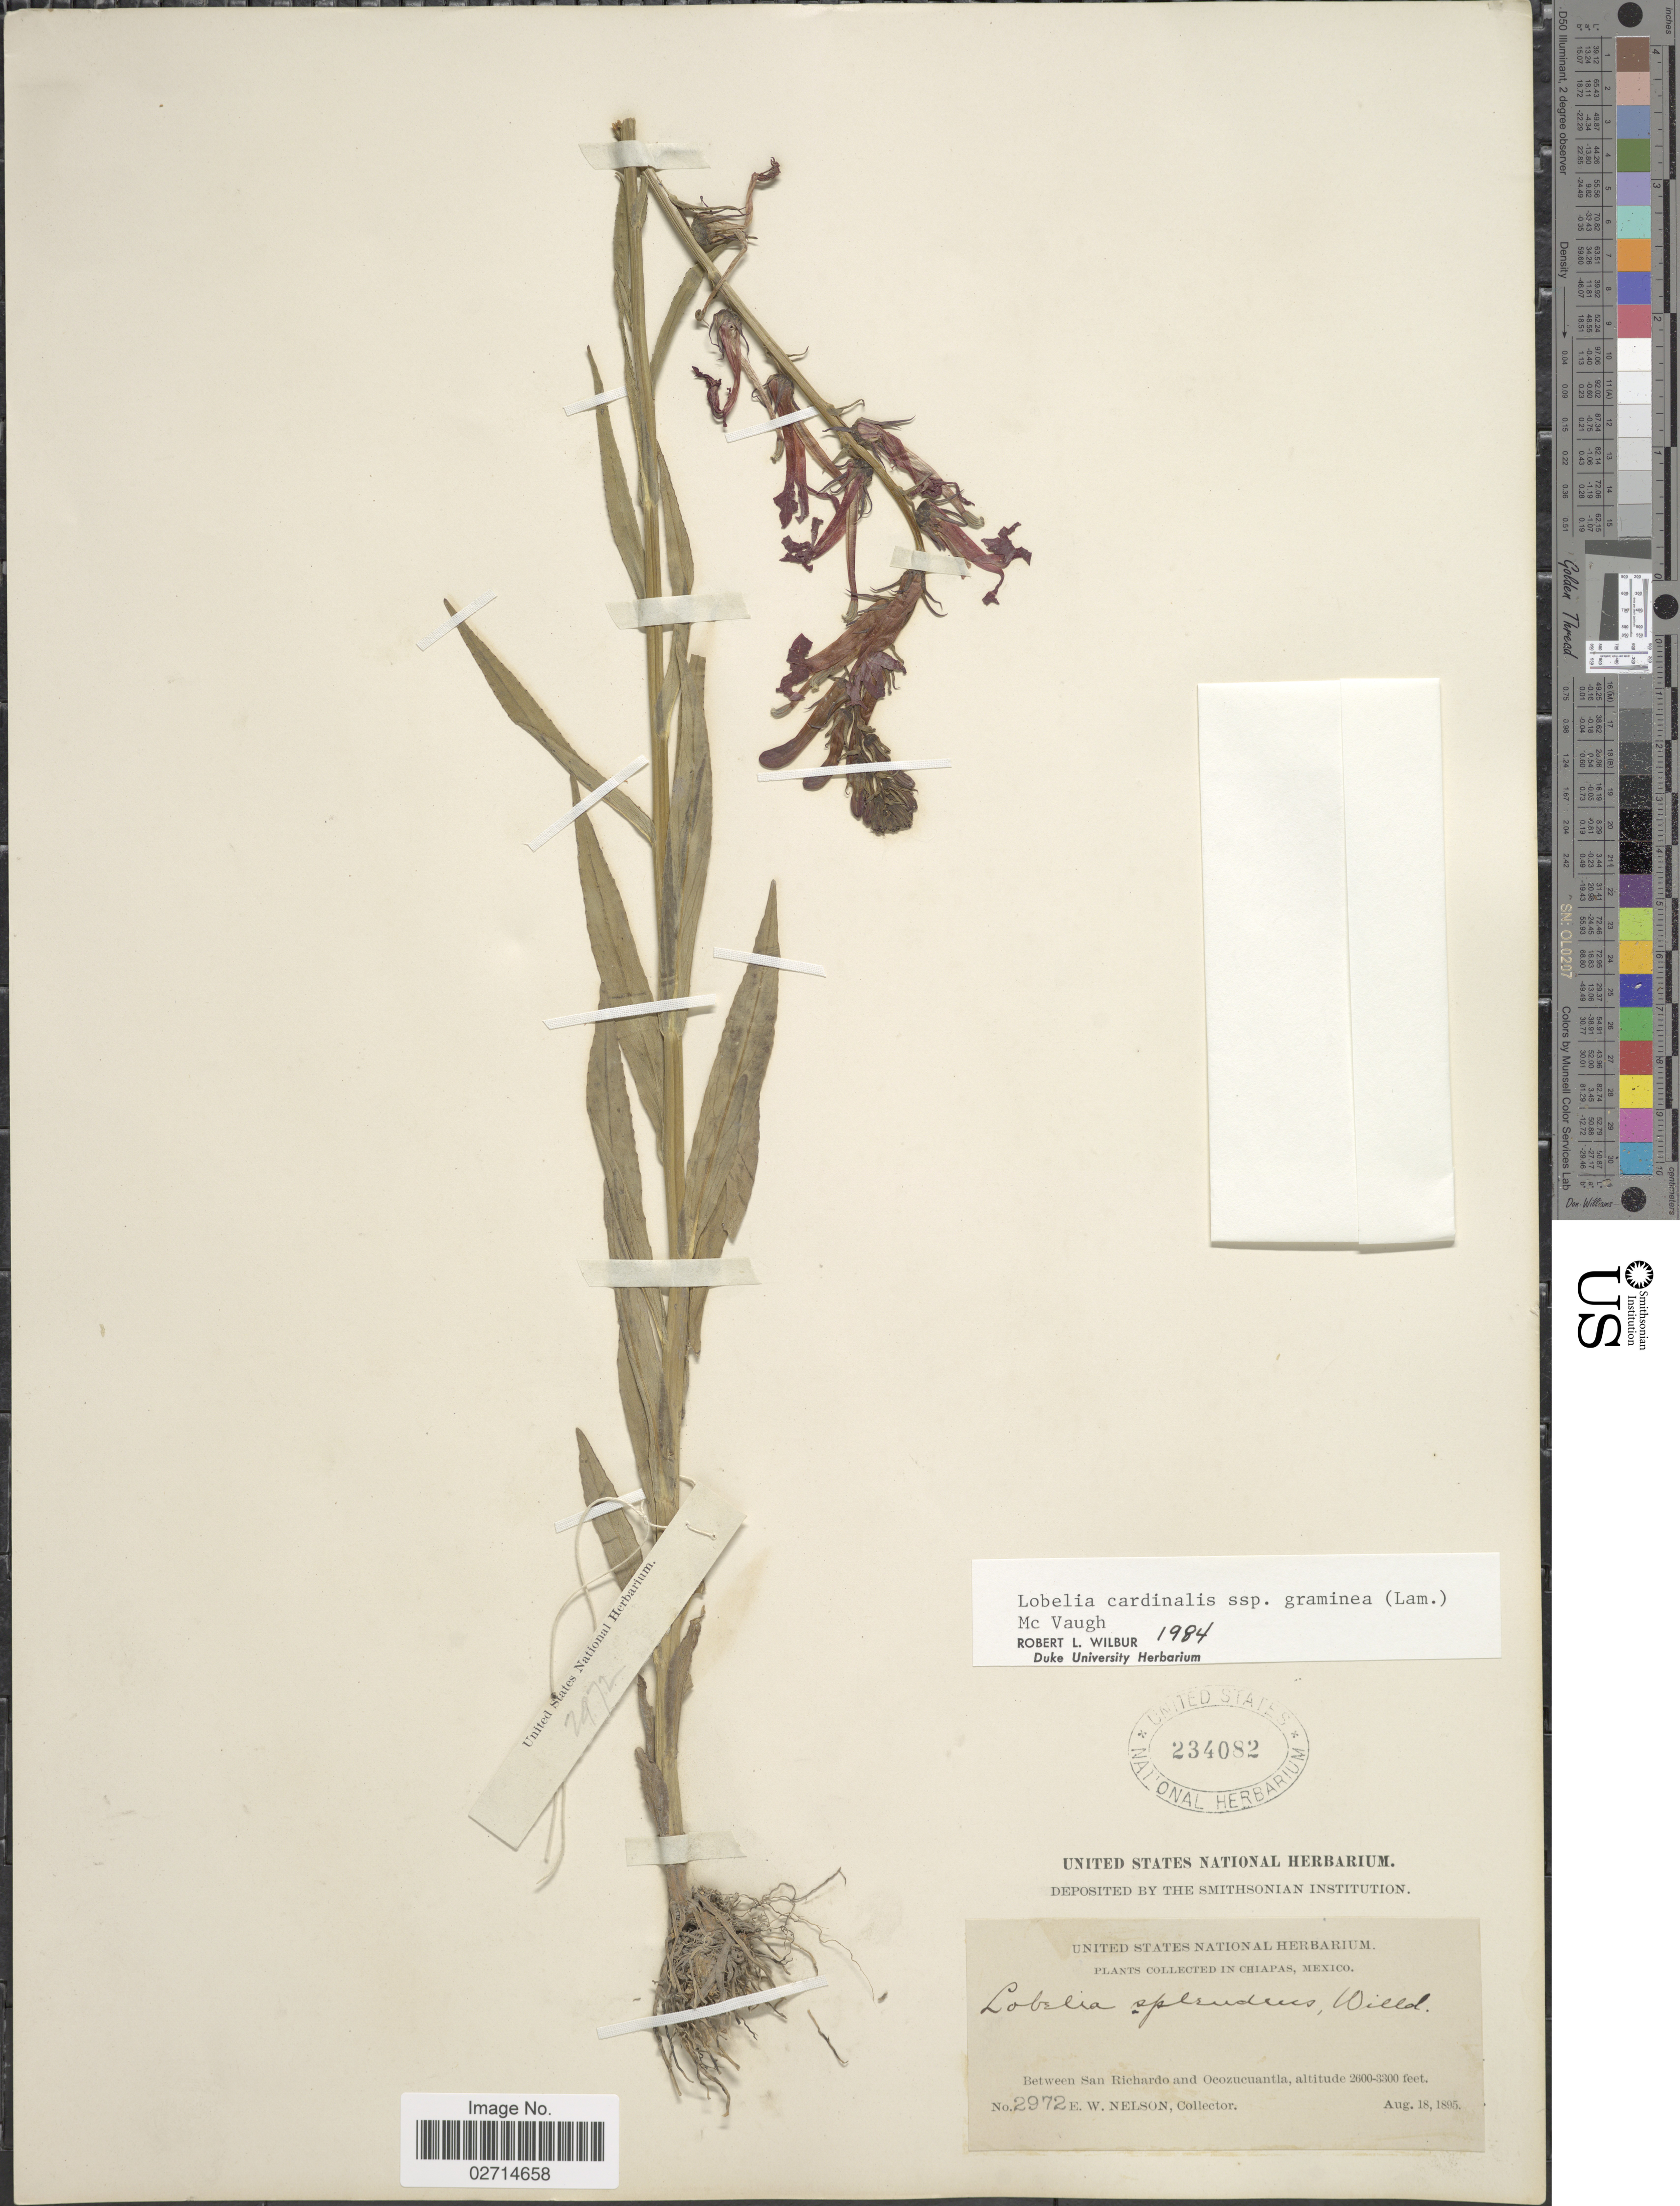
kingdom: Plantae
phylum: Tracheophyta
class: Magnoliopsida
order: Asterales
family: Campanulaceae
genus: Lobelia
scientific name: Lobelia cardinalis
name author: L.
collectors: E. W. Nelson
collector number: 2972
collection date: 1895-08-18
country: Mexico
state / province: Chiapas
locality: Between San Richardo and Ocozucuantla.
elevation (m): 792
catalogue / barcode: US 234082